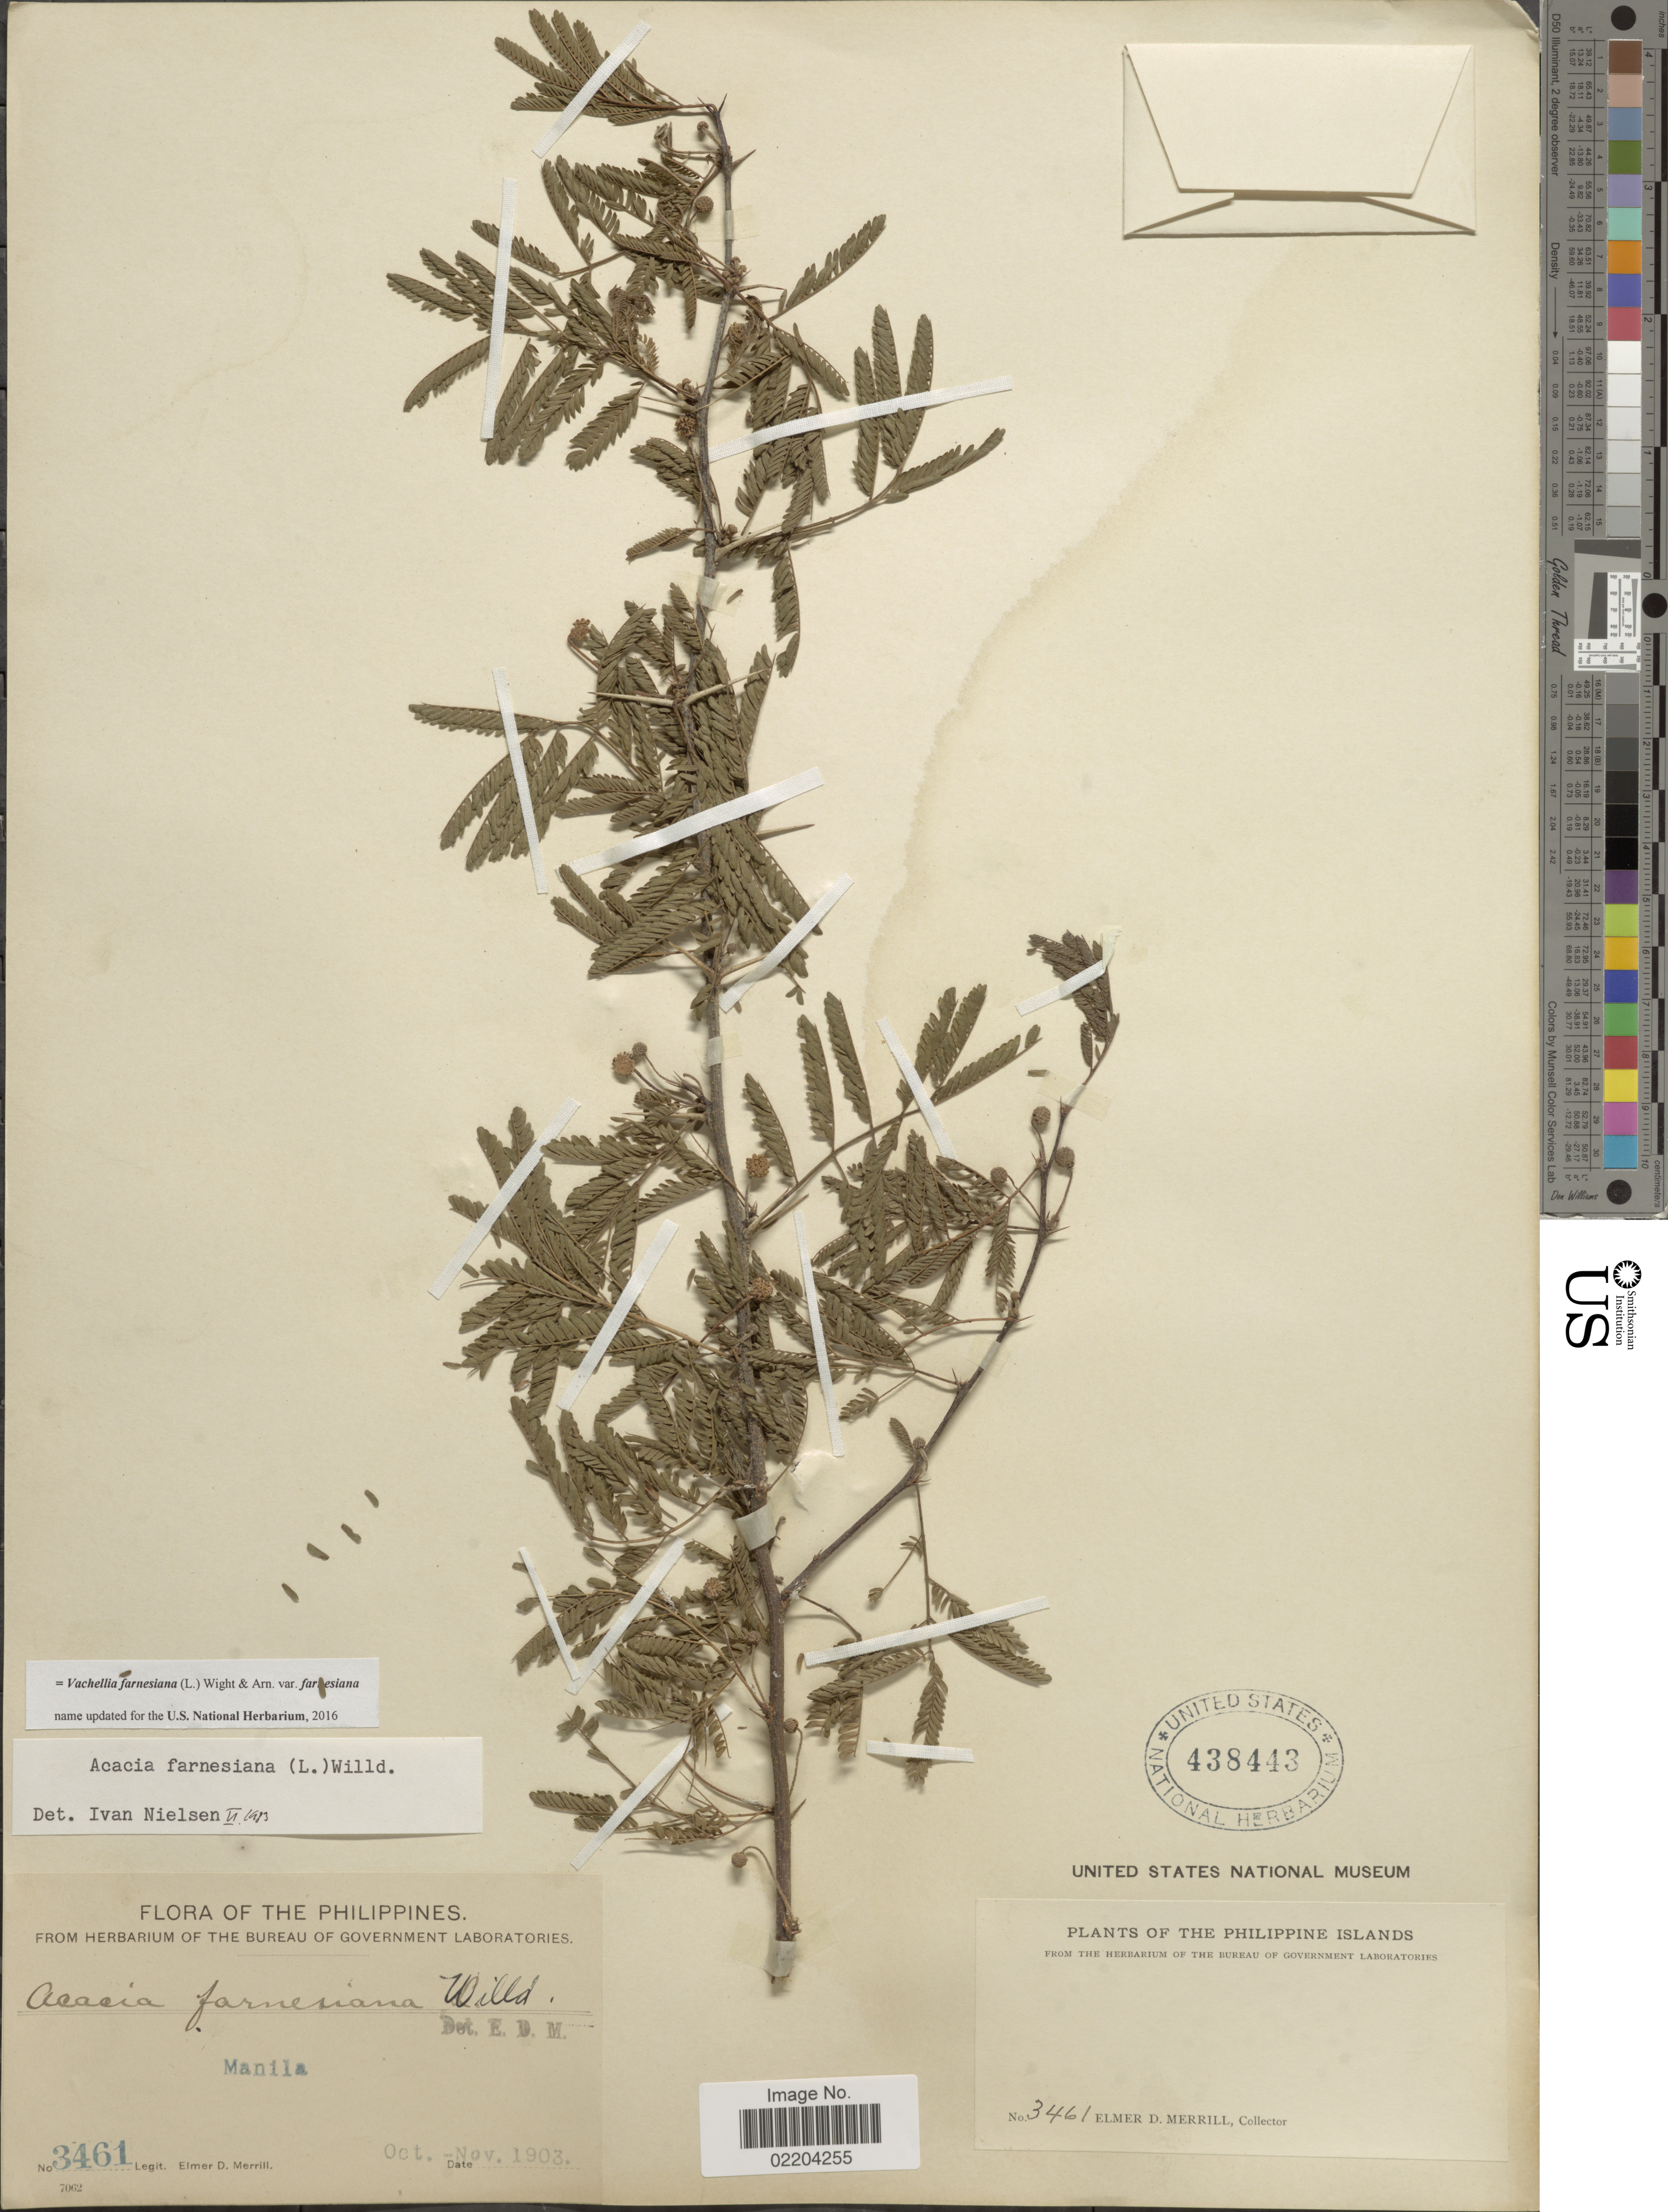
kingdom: Plantae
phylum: Tracheophyta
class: Magnoliopsida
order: Fabales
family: Fabaceae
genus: Vachellia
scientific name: Vachellia farnesiana var. farnesiana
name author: (L.) Wight & Arn.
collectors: E. D. Merrill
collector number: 3461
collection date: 1903-10/1903-11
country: Philippines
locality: Manila.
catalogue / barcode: US 438443